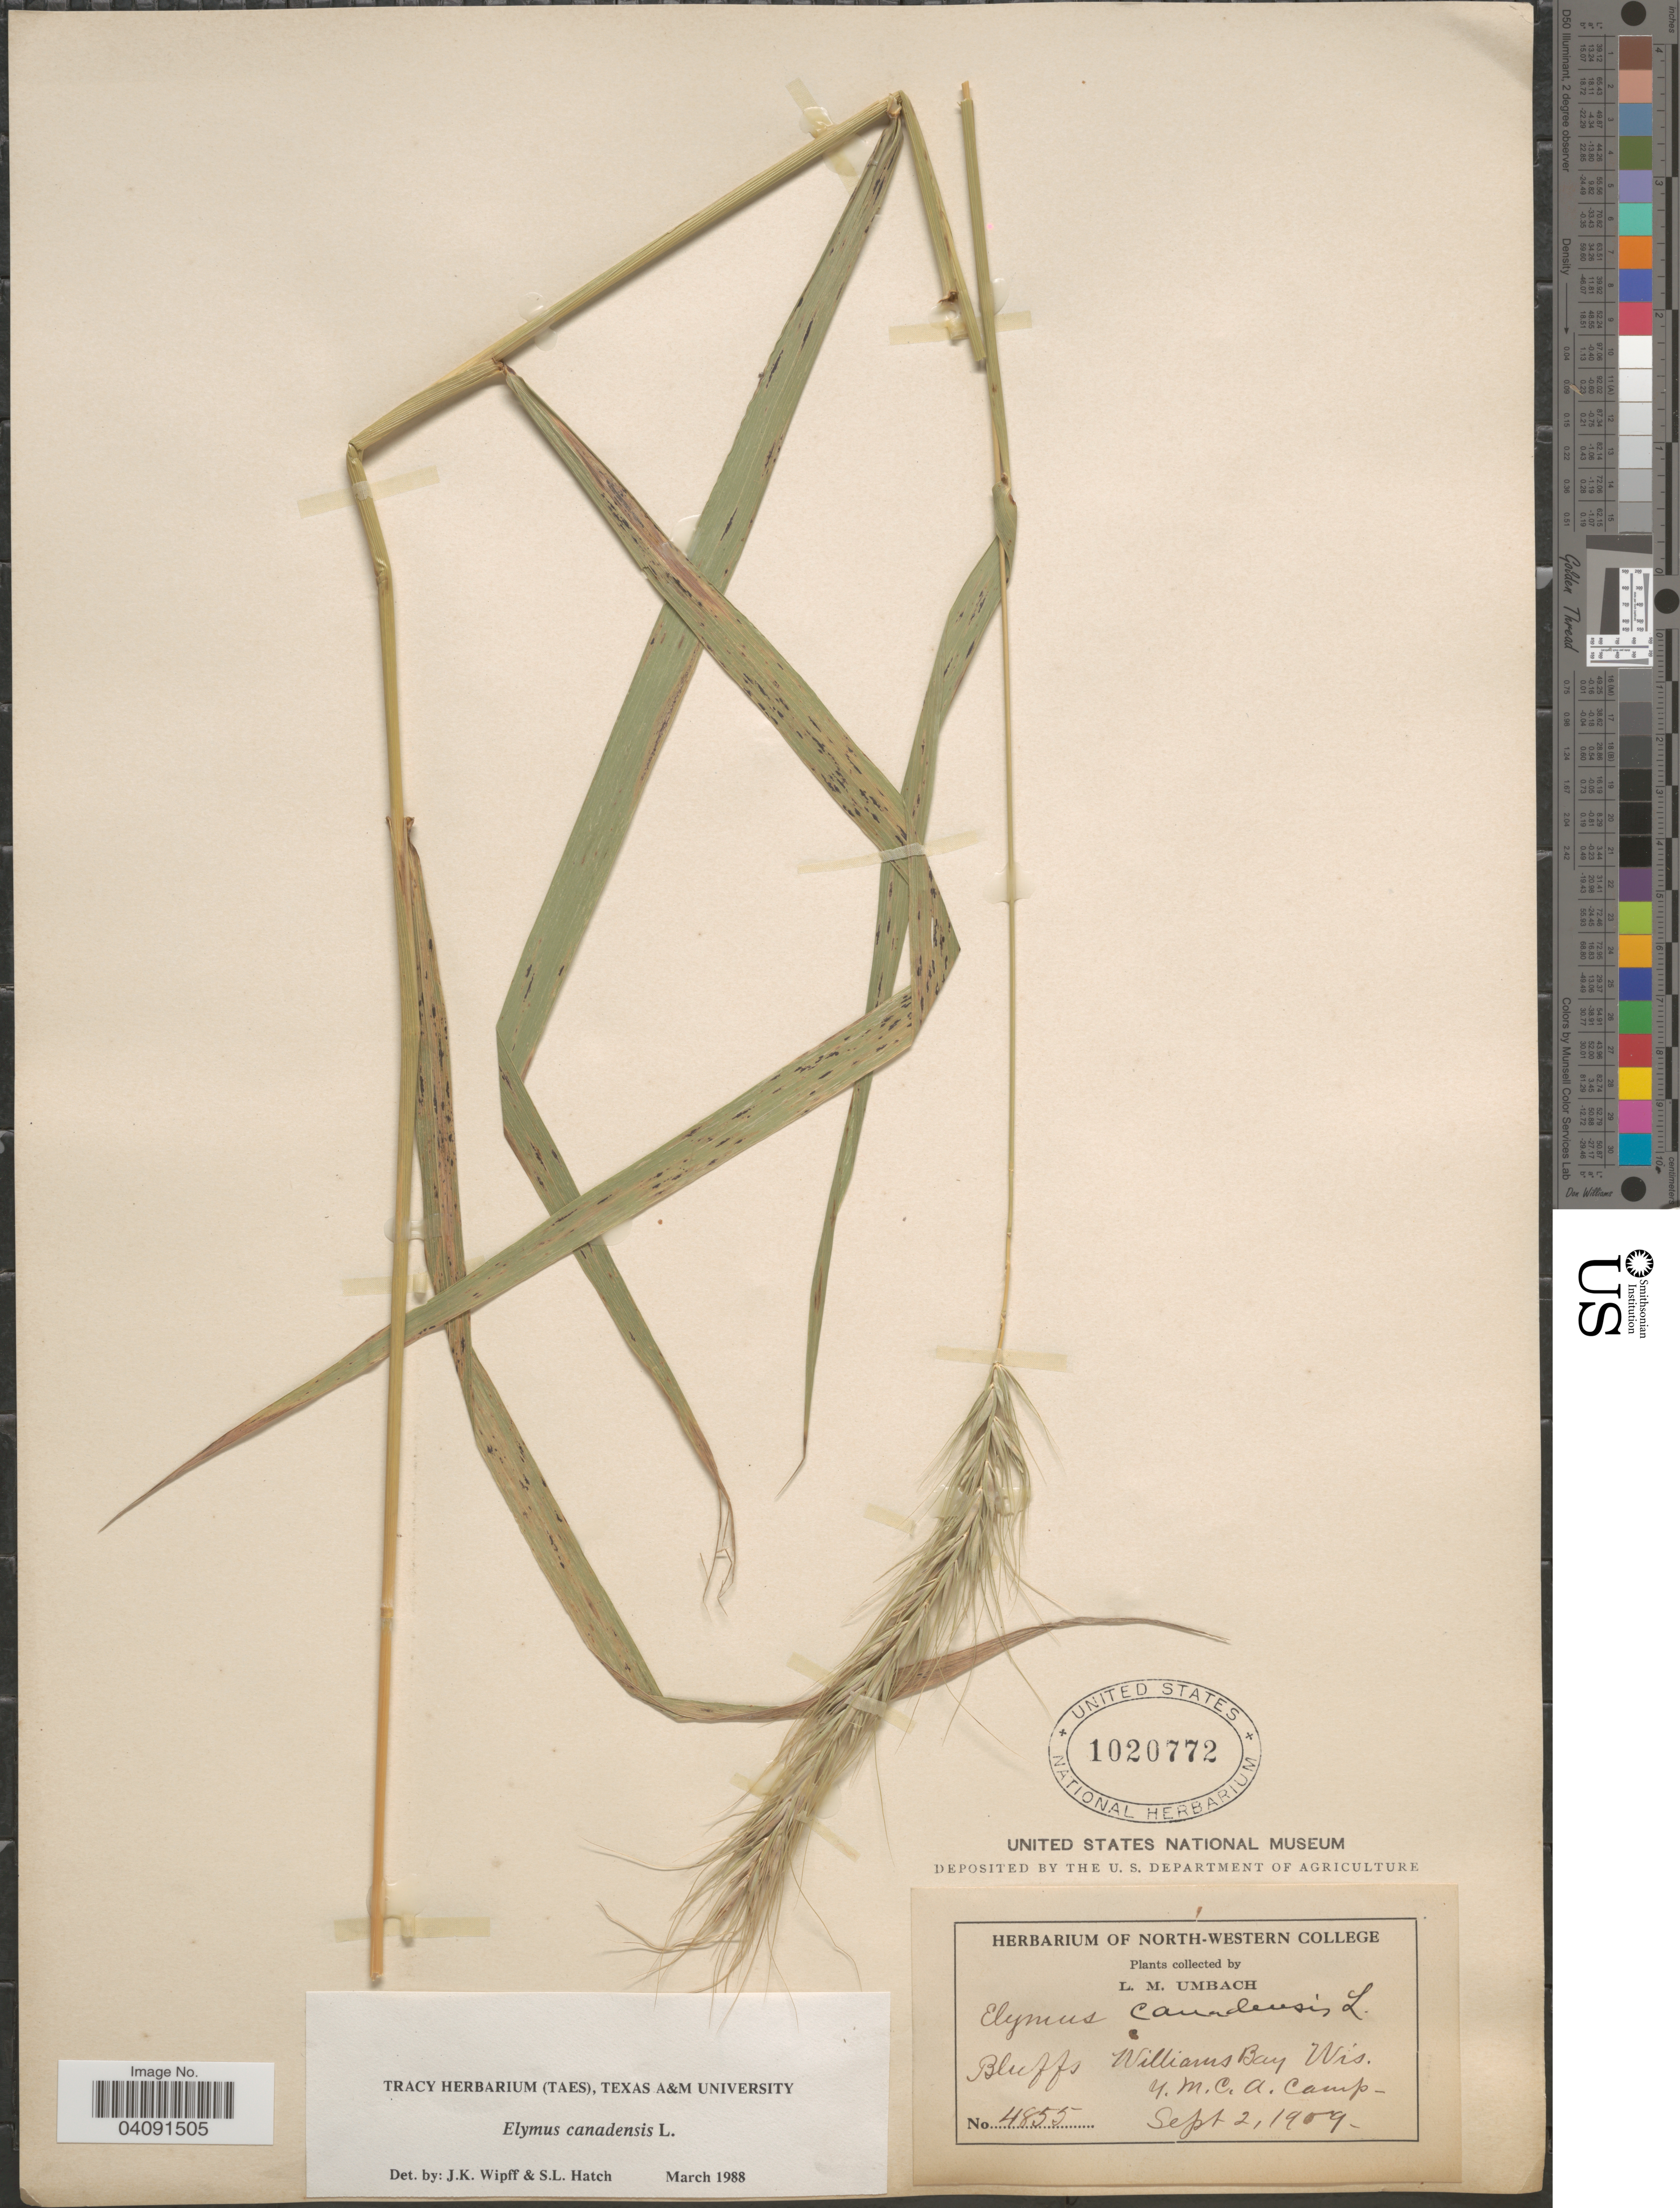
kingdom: Plantae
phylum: Tracheophyta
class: Liliopsida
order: Poales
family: Poaceae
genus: Elymus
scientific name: Elymus canadensis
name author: L.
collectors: L. M. Umbach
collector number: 4855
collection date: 1909-09-02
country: United States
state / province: Wisconsin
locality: Bluffs Williams Bay. Y.M.C.A. Camp.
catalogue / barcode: US 1020772